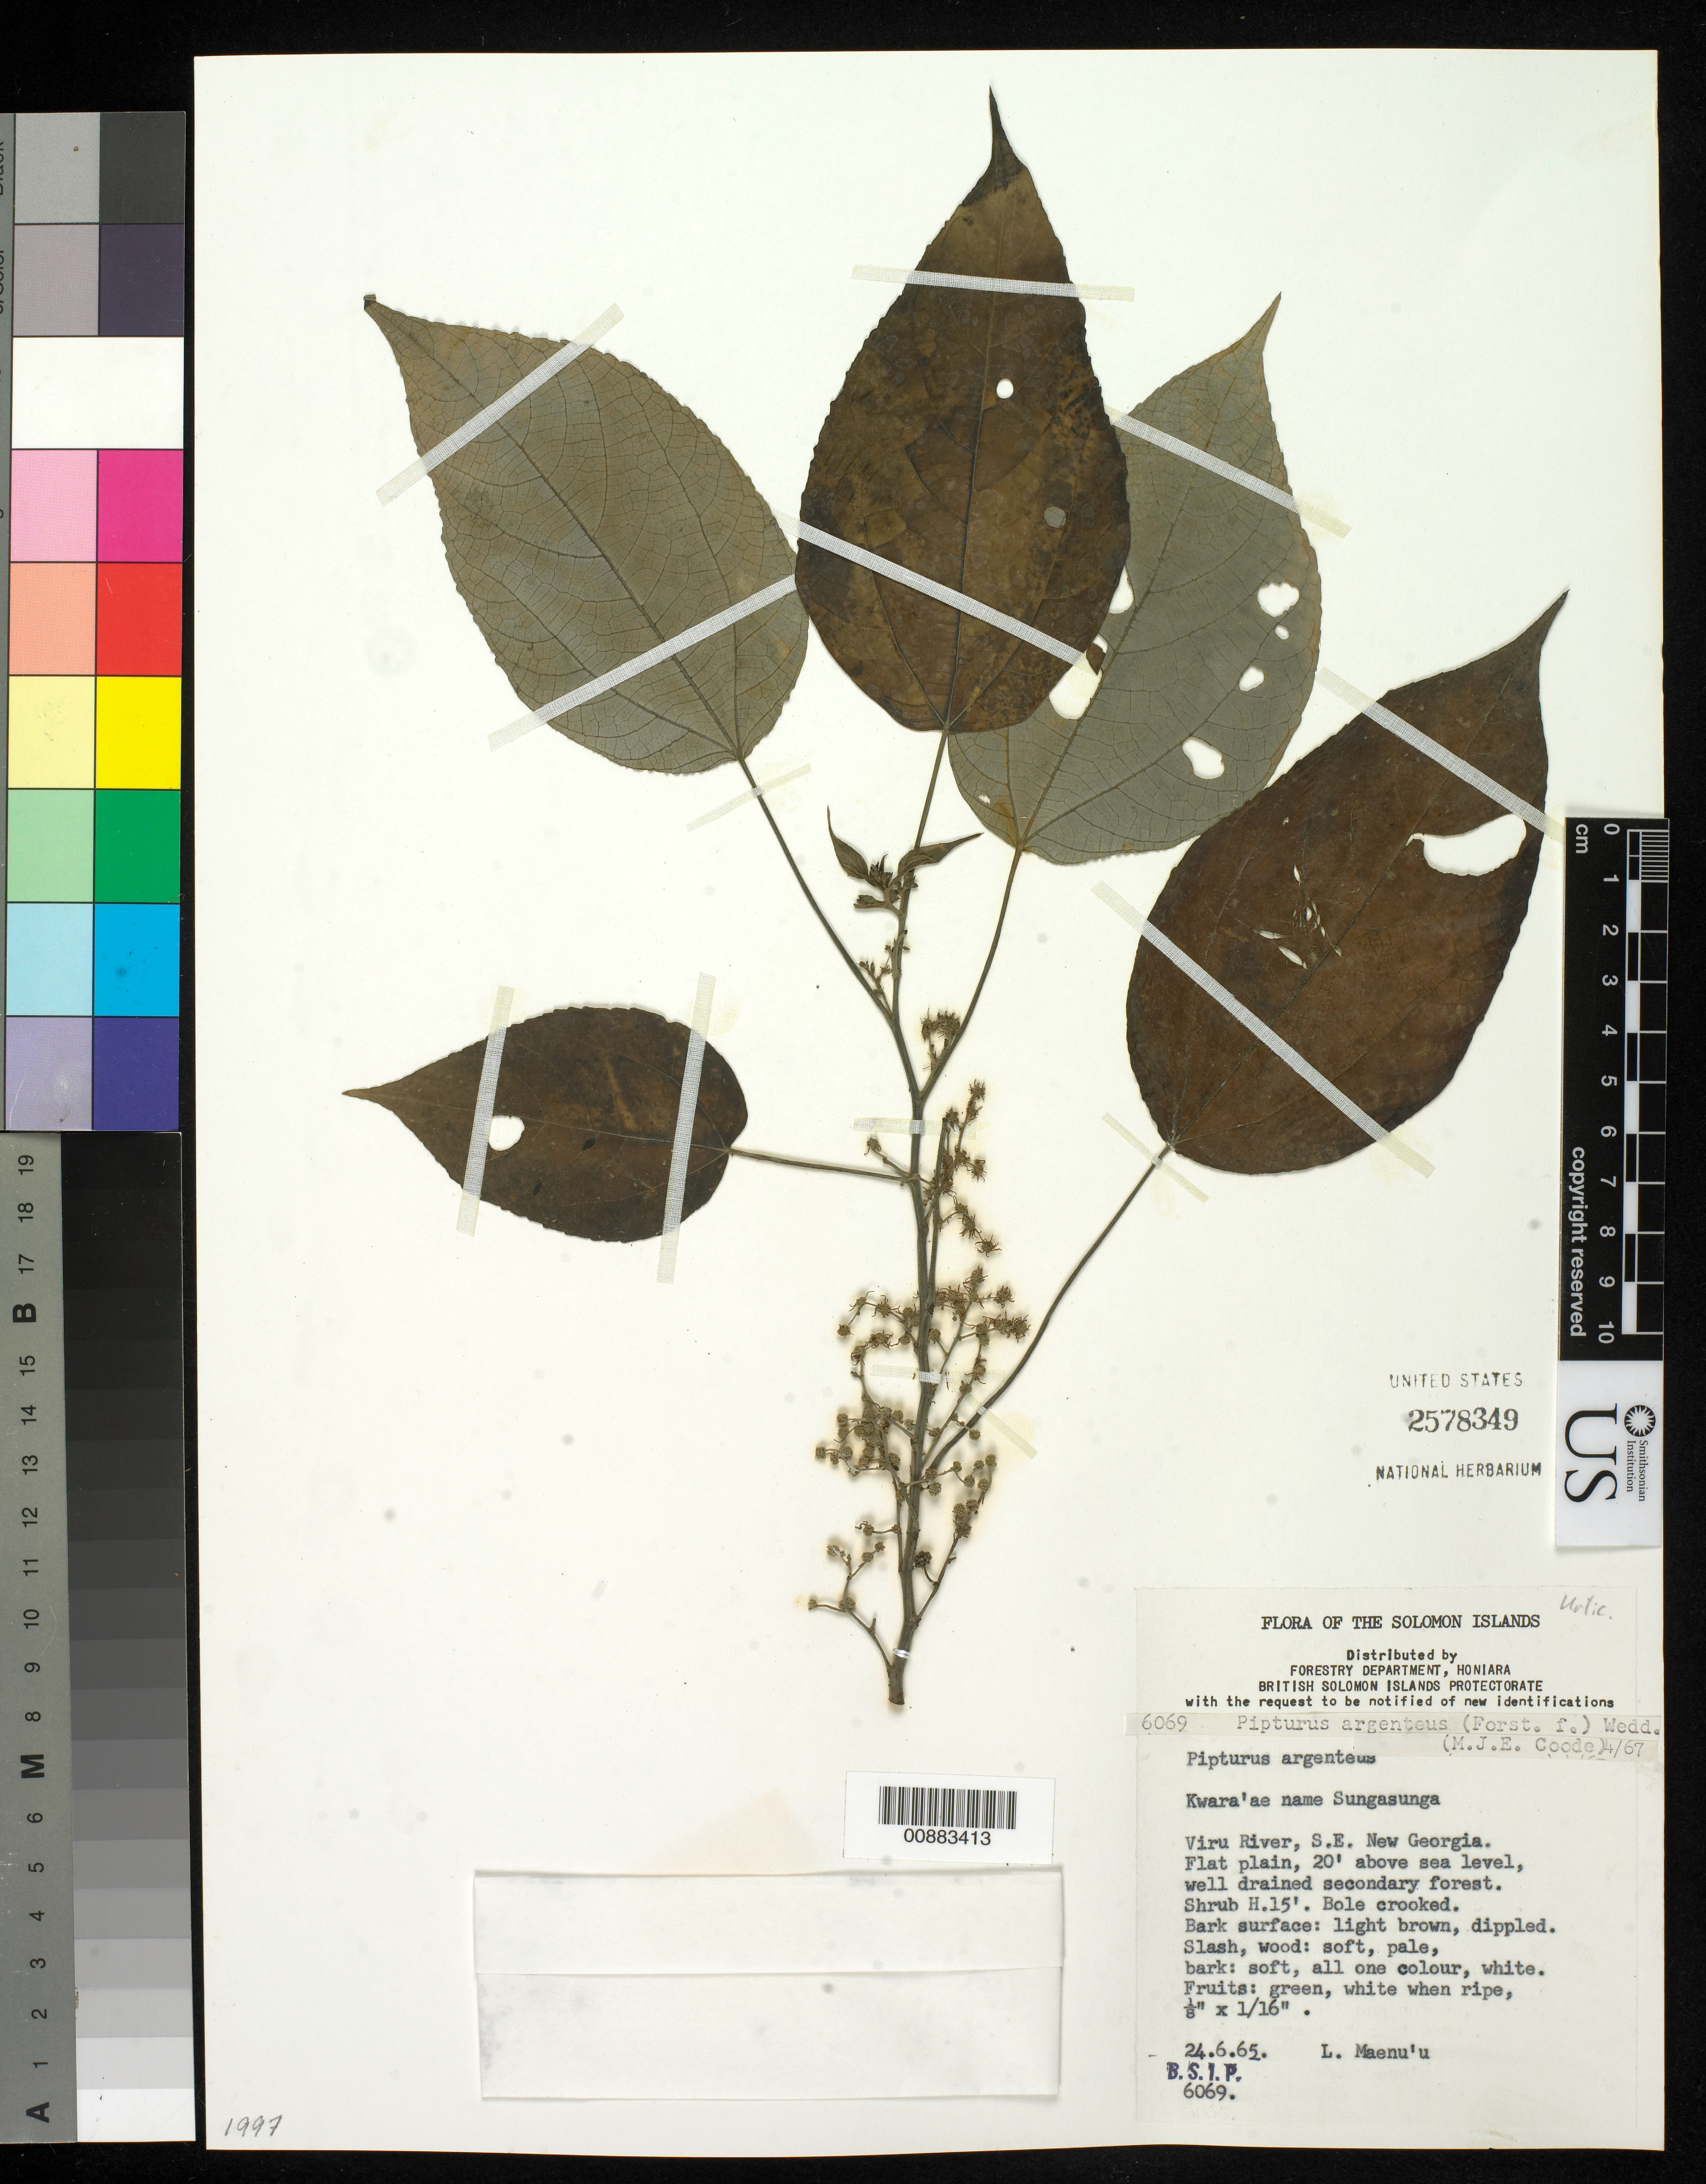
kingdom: Plantae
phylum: Tracheophyta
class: Magnoliopsida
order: Rosales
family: Urticaceae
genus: Pipturus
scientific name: Pipturus argenteus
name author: (G. Forst.) Wedd.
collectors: L. Maenu'u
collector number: BSIP 6069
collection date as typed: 24 Jun 1965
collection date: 1965-06-24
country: Solomon Islands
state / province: Western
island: New Georgia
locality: Viru River,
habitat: flat plain, well drained secondary forest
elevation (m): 6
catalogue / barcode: US 2578349